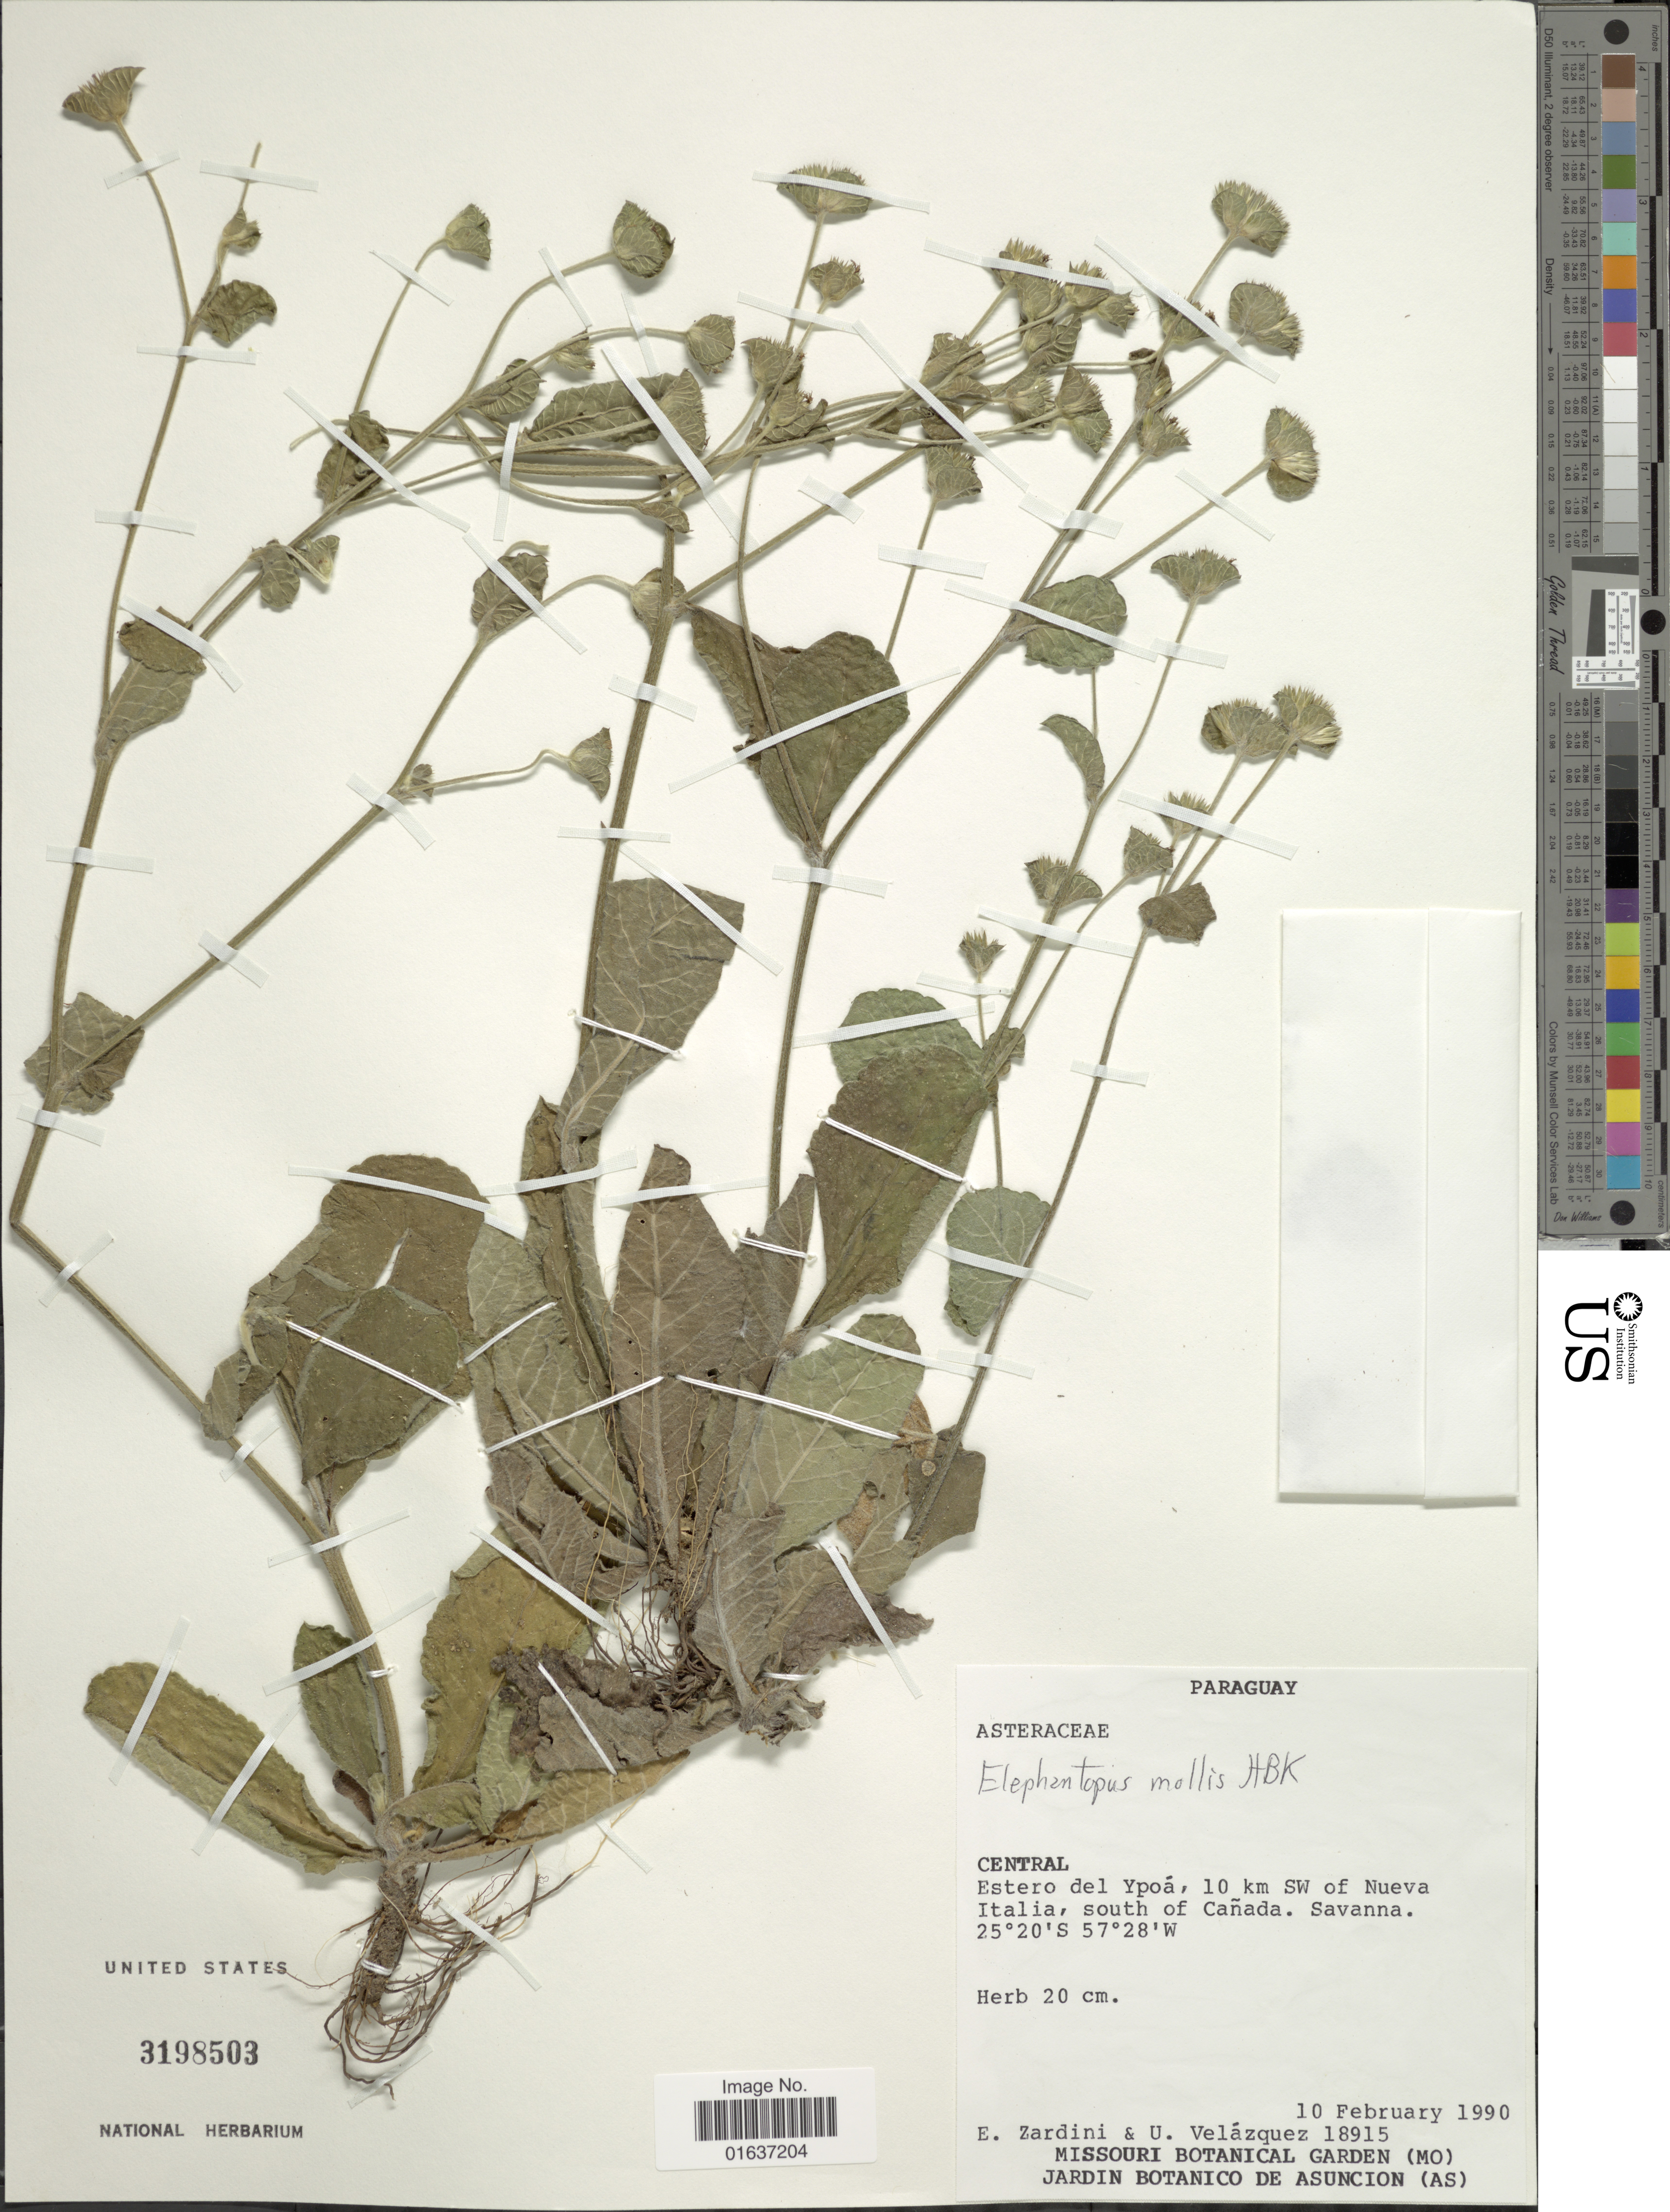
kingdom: Plantae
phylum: Tracheophyta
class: Magnoliopsida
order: Asterales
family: Asteraceae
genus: Elephantopus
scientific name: Elephantopus mollis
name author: Kunth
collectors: E. M. Zardini & U. Velázquez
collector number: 18915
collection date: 1990-02-10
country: Paraguay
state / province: Central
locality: Estero del Ypoá, 10 km SW of Nueva Italia, south of Cañada, Savanna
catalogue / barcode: US 3198503